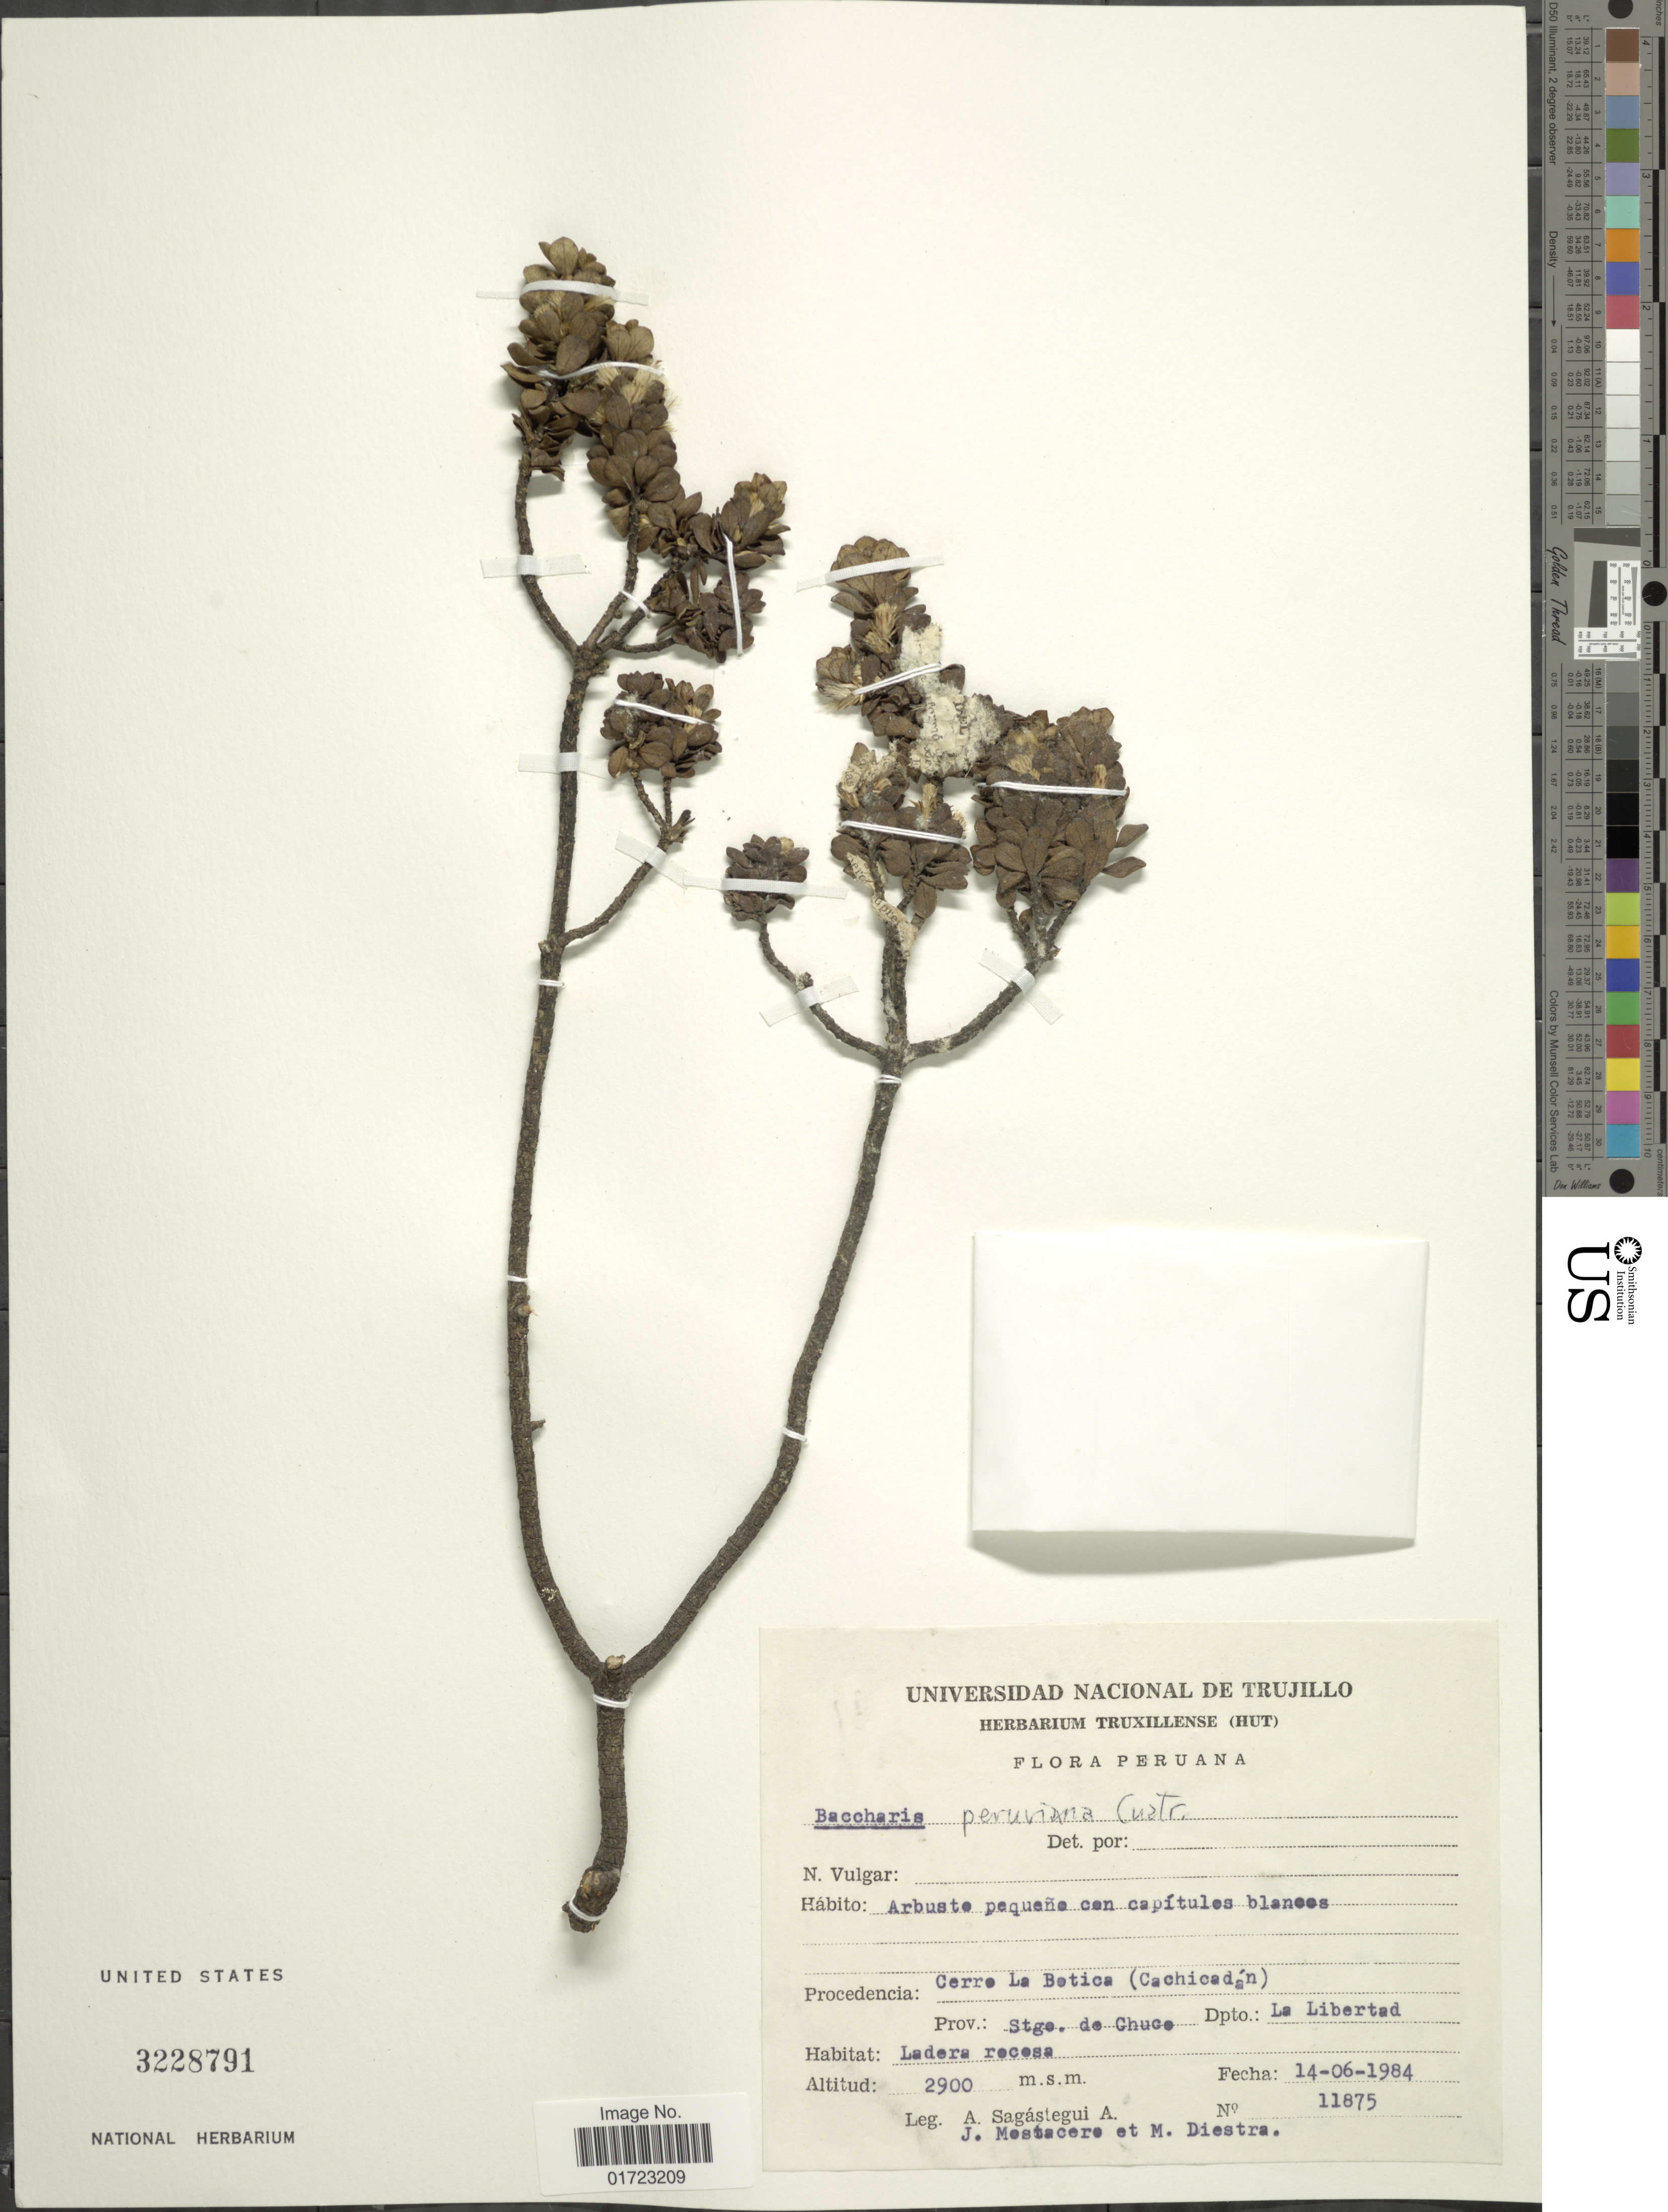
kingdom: Plantae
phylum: Tracheophyta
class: Magnoliopsida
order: Asterales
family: Asteraceae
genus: Baccharis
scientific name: Baccharis peruviana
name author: Cuatrec.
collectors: A. Sagástegui A., J. Mostacero & M. Diestra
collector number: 11875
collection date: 1984-06-14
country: Peru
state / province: La Libertad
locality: Cerro La Betica (Cachicadan). prov. Stgo. de Chuco.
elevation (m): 2900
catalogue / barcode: US 3228791